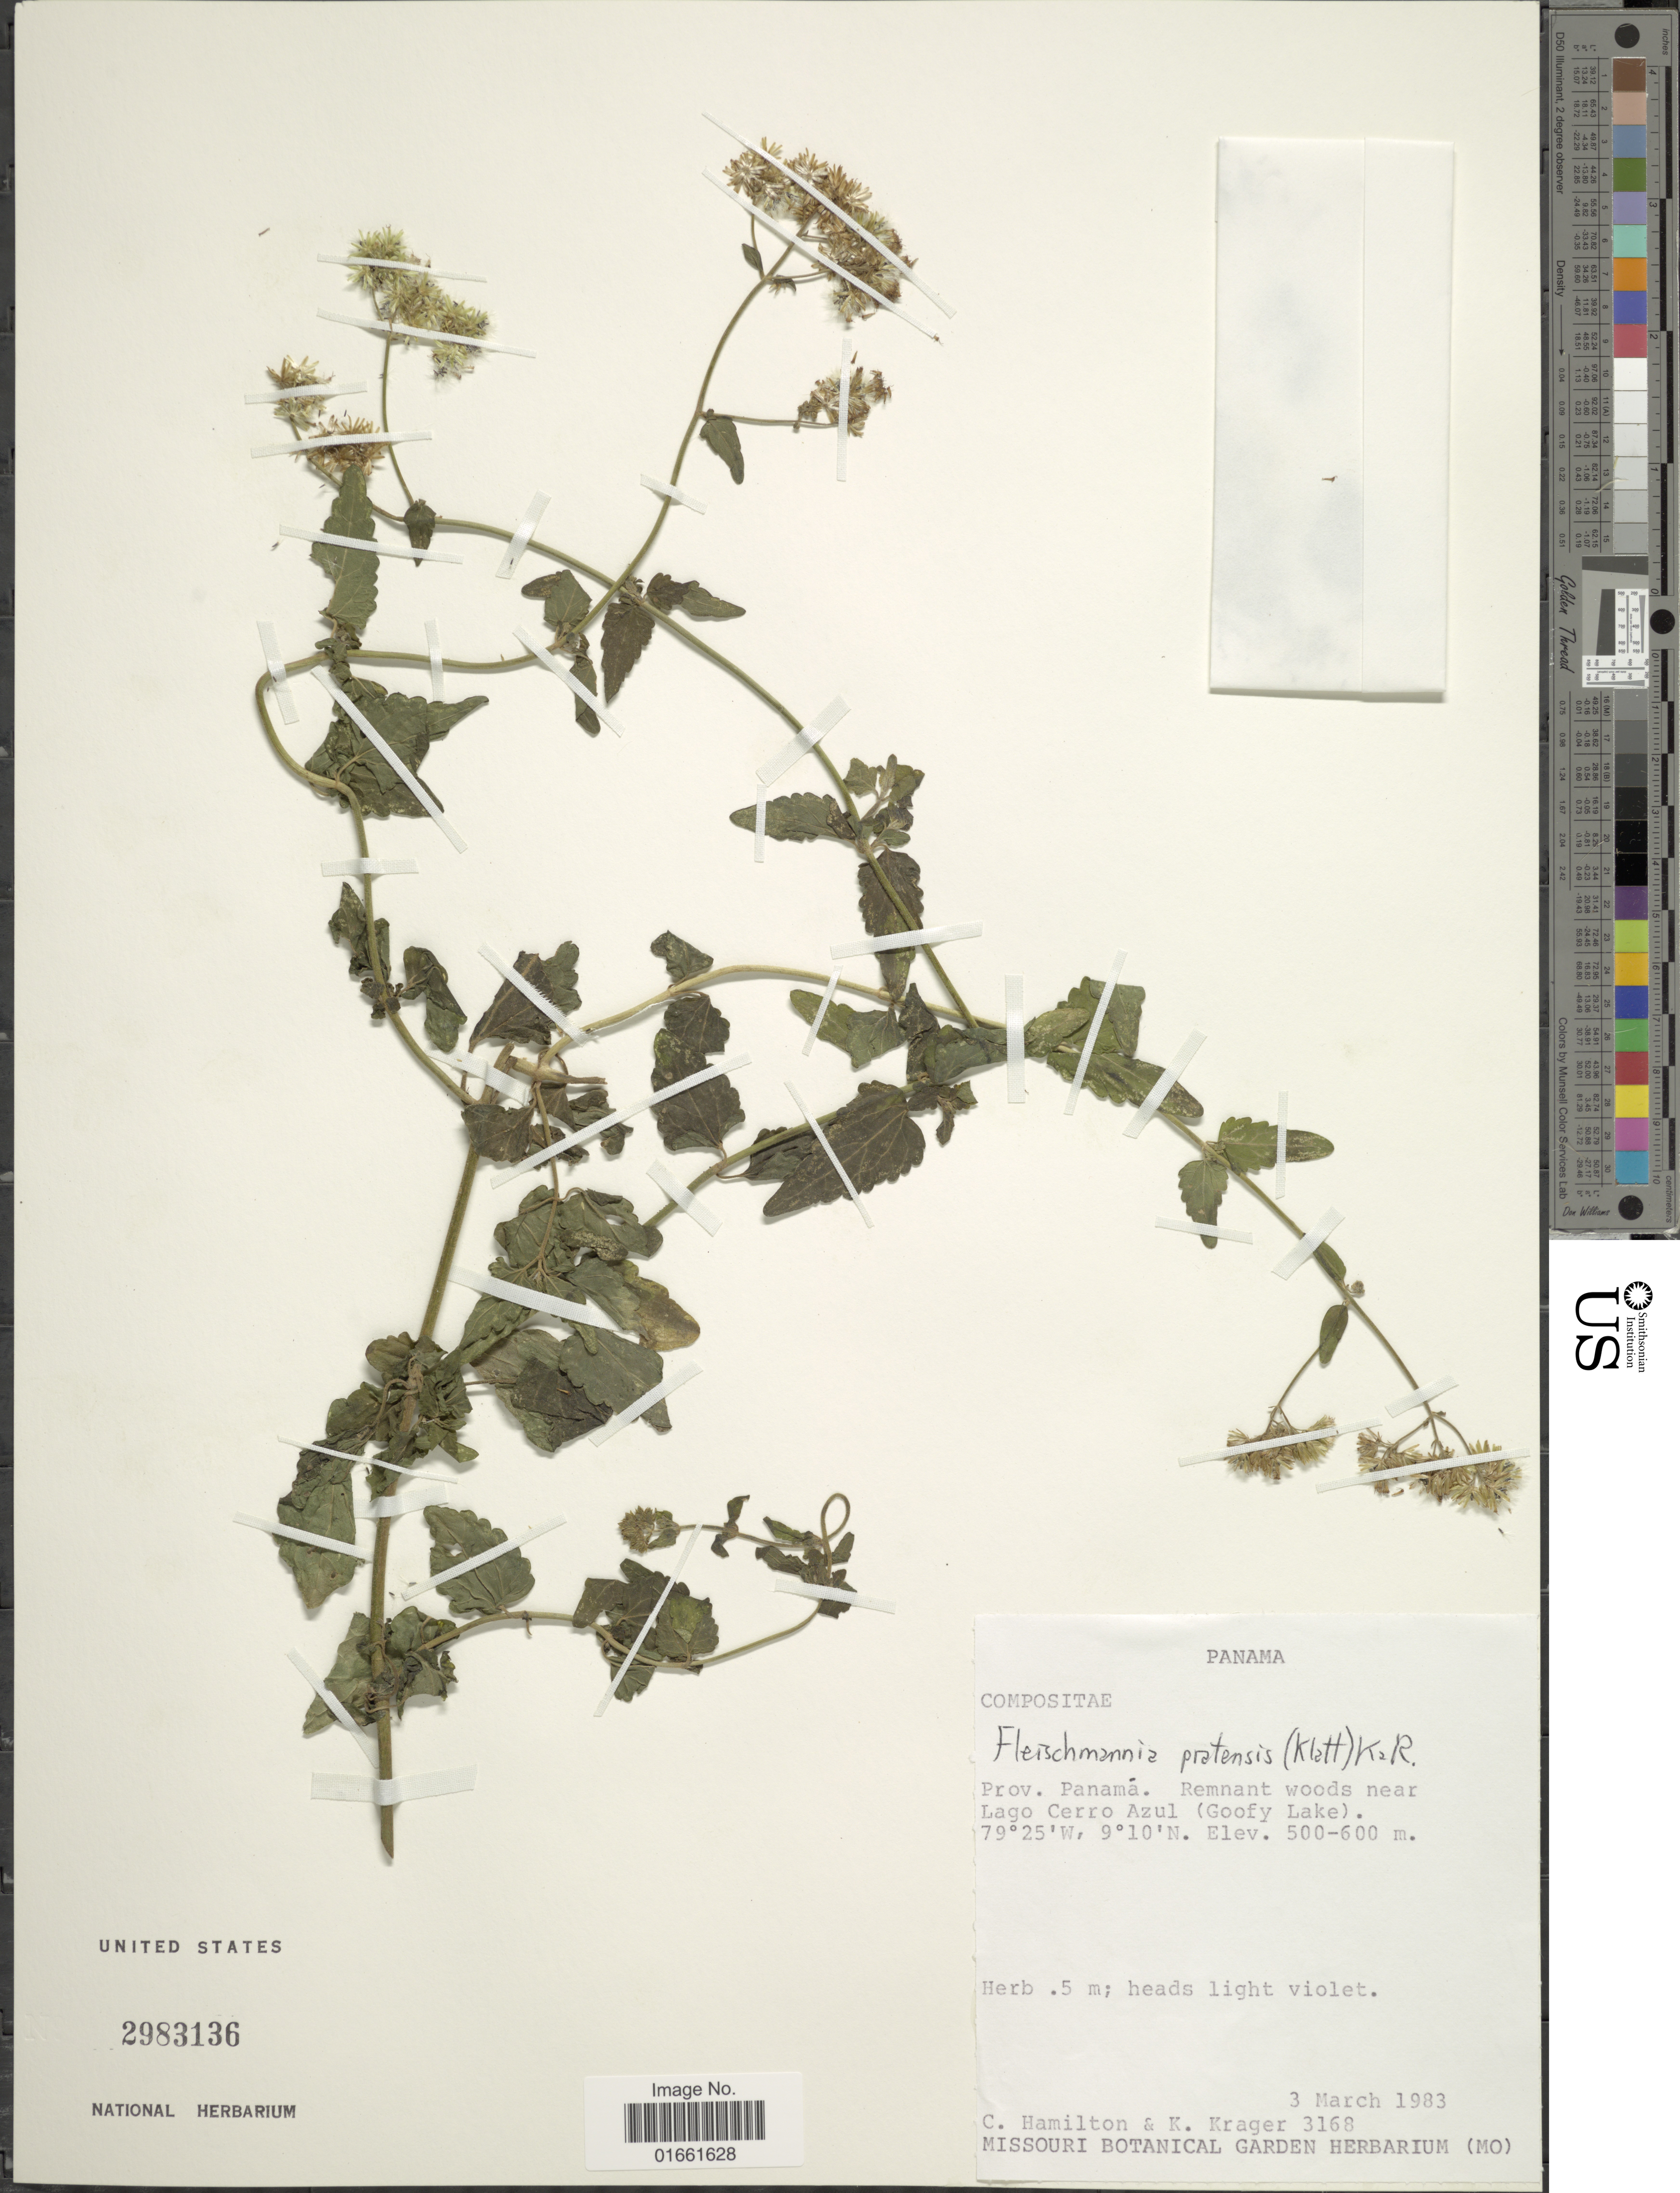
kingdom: Plantae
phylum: Tracheophyta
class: Magnoliopsida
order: Asterales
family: Asteraceae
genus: Fleischmannia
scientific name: Fleischmannia pratensis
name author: (Klatt) R.M. King & H. Rob.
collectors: C. Hamilton & K. Krager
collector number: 3168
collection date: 1983-03-03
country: Panama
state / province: Panamá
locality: Prov. Panama, Remant woords near Lago Cerro Azul. ( Goofy Lake )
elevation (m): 500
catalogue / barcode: US 2983136